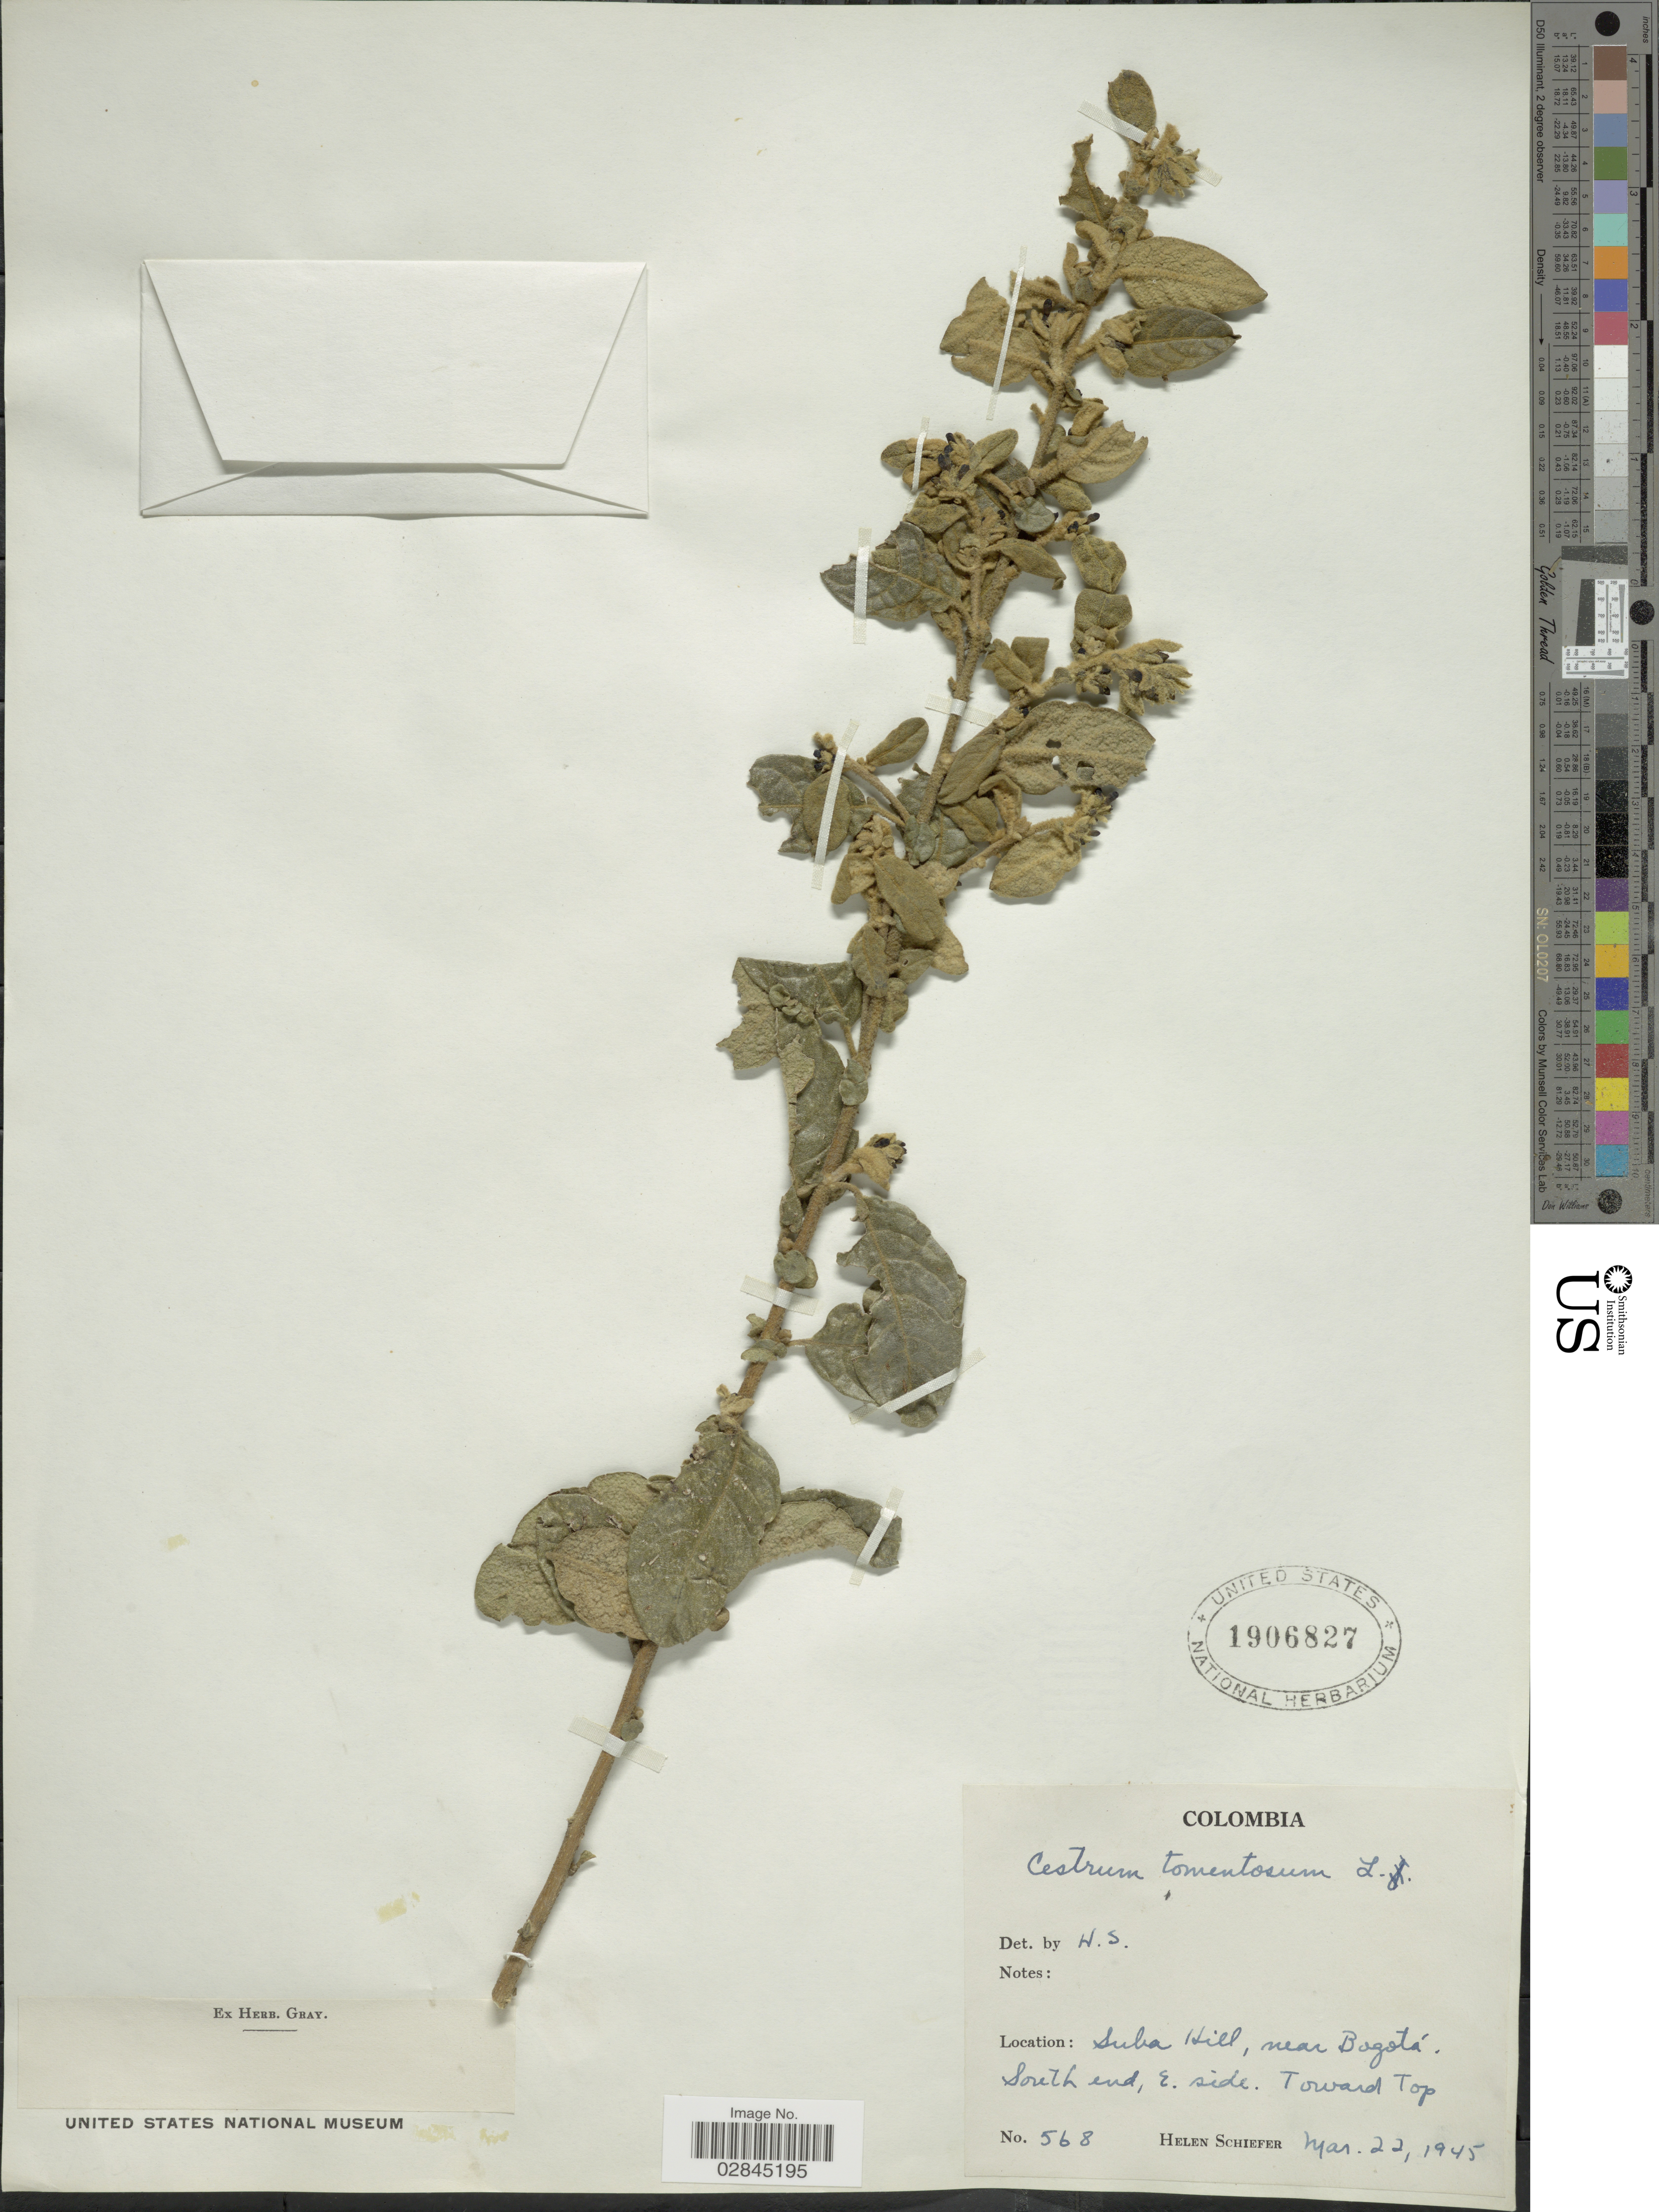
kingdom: Plantae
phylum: Tracheophyta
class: Magnoliopsida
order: Solanales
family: Solanaceae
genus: Cestrum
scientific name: Cestrum tomentosum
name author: L. f.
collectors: H. Schiefer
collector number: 568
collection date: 1945-03-22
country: Colombia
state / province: Bogota D.C.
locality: Suba Hill, near Bogotá. South end, E. side. Toward Top.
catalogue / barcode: US 1906827